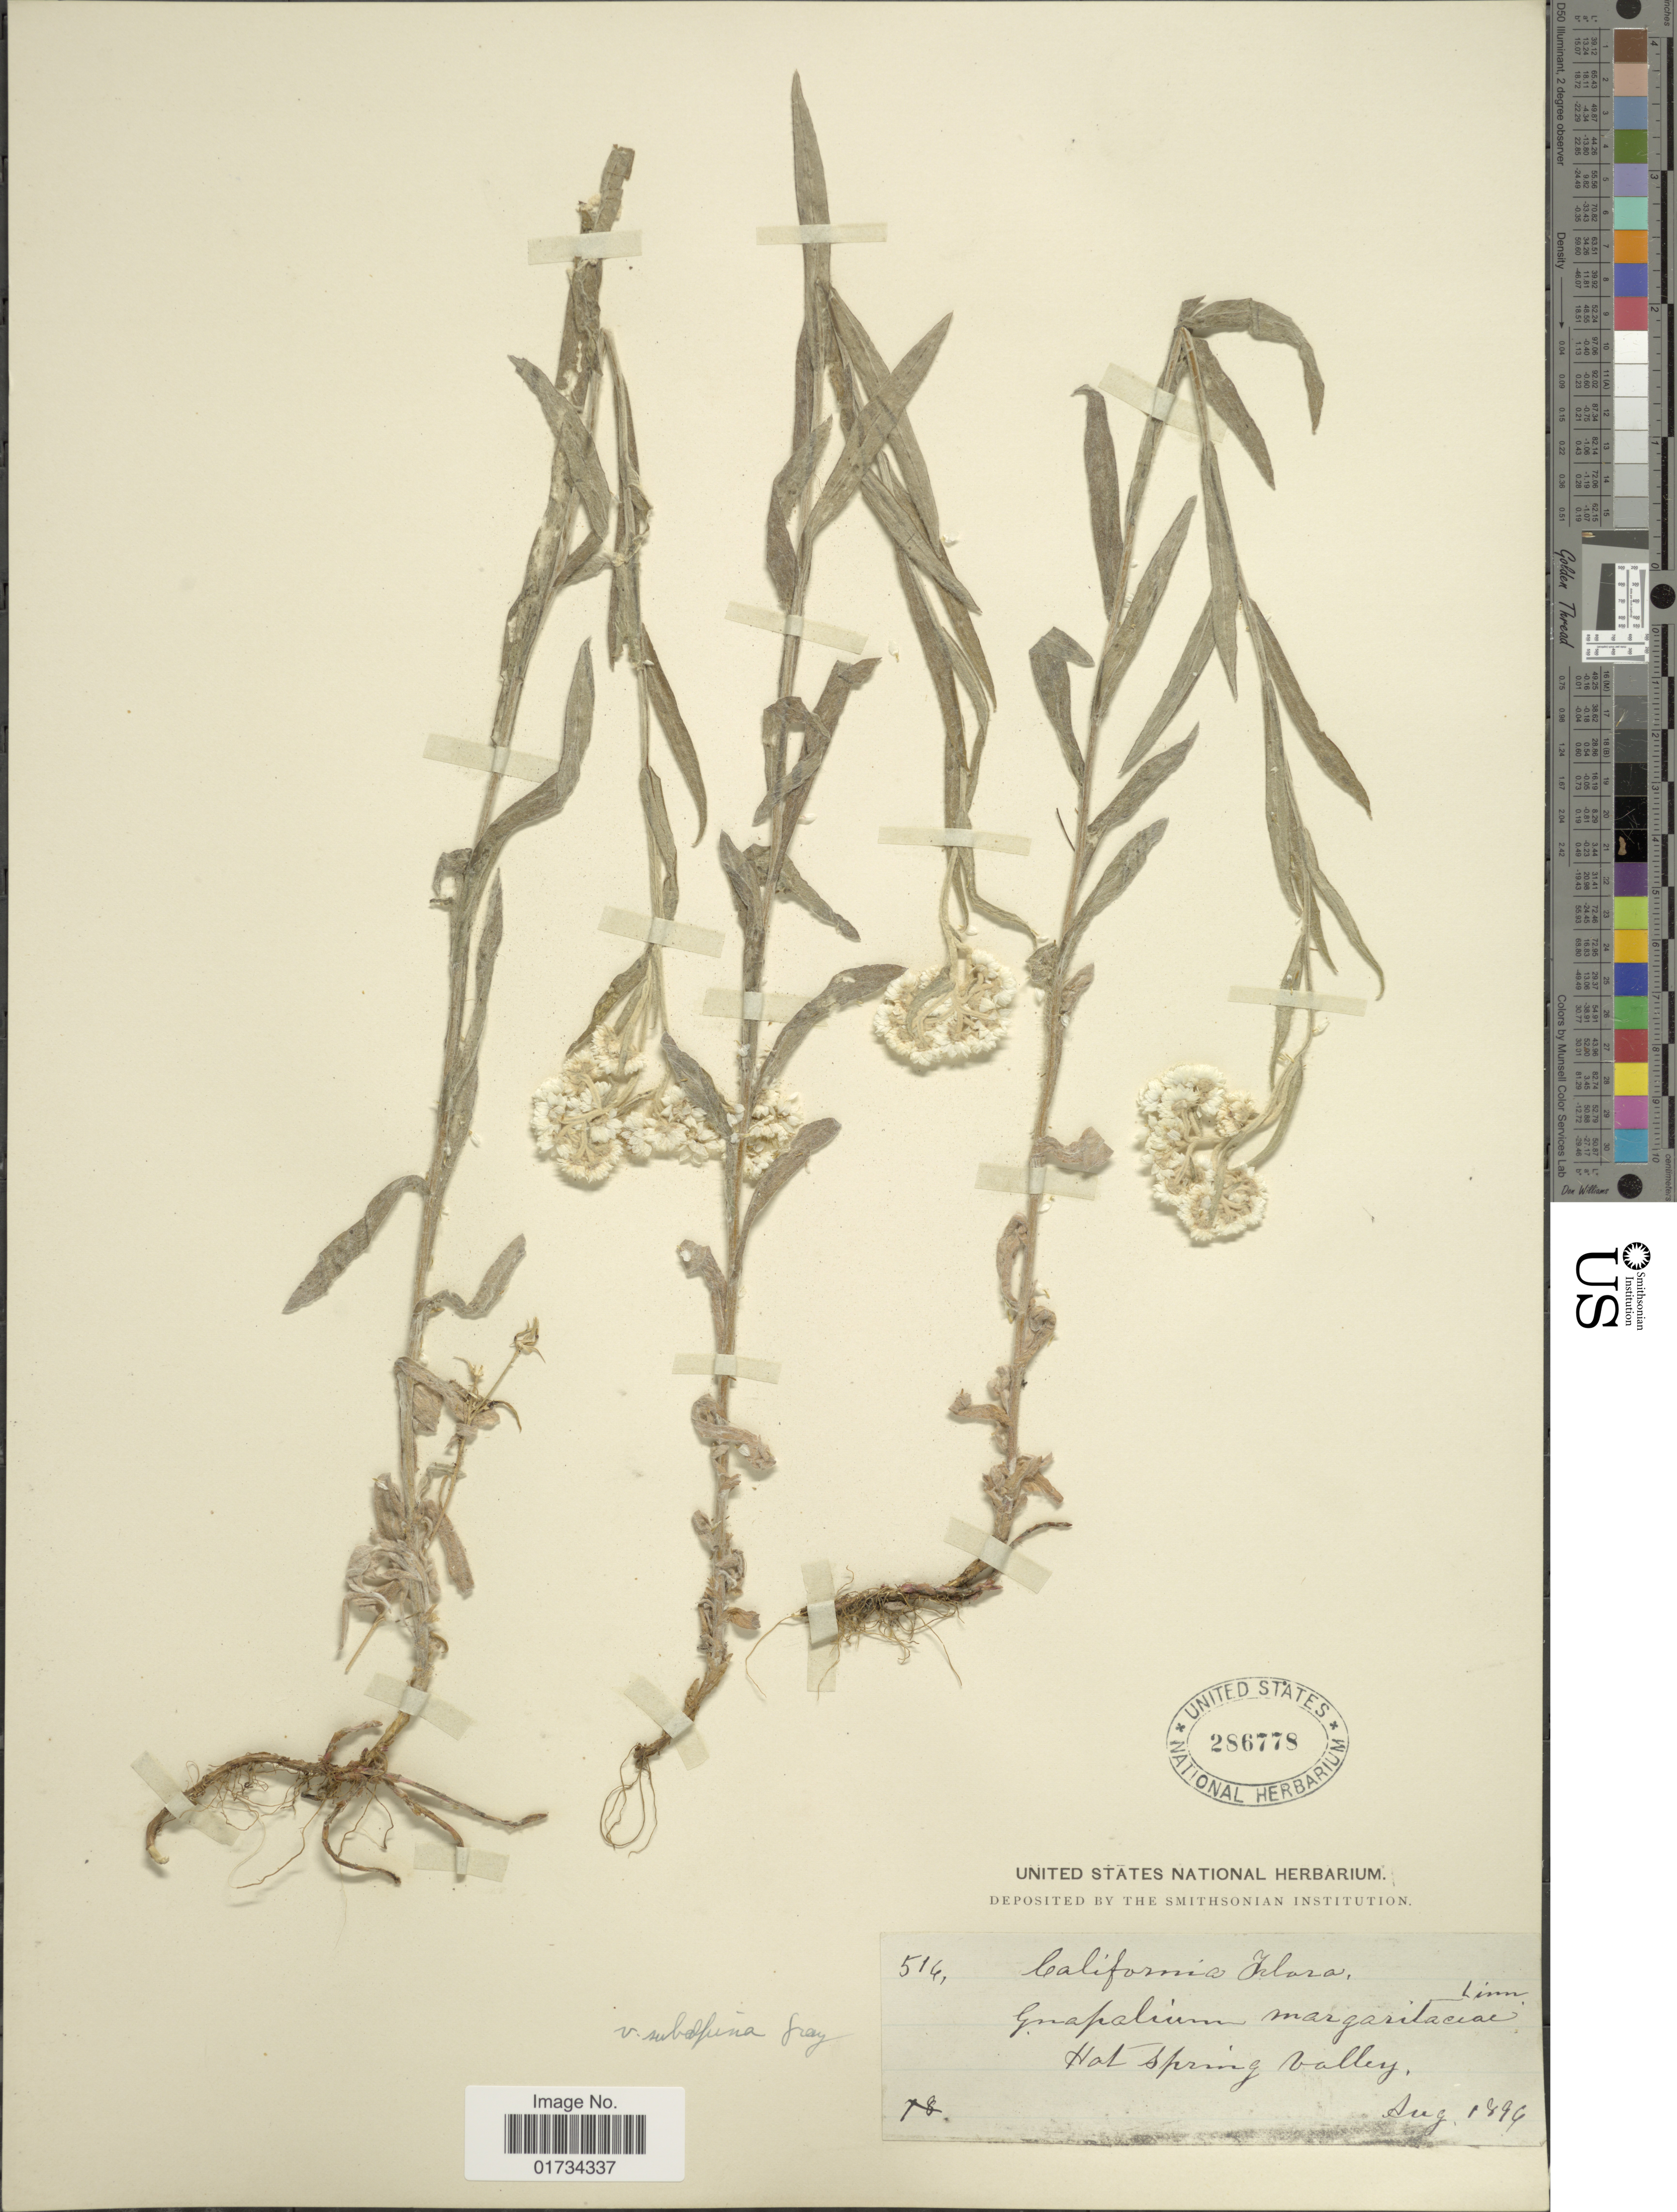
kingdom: Plantae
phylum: Tracheophyta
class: Magnoliopsida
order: Asterales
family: Asteraceae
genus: Anaphalis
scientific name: Anaphalis subalpina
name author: (A. Gray) Rydb.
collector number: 514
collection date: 1894-08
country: United States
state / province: California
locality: California. Hal Spring Valley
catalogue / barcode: US 286778